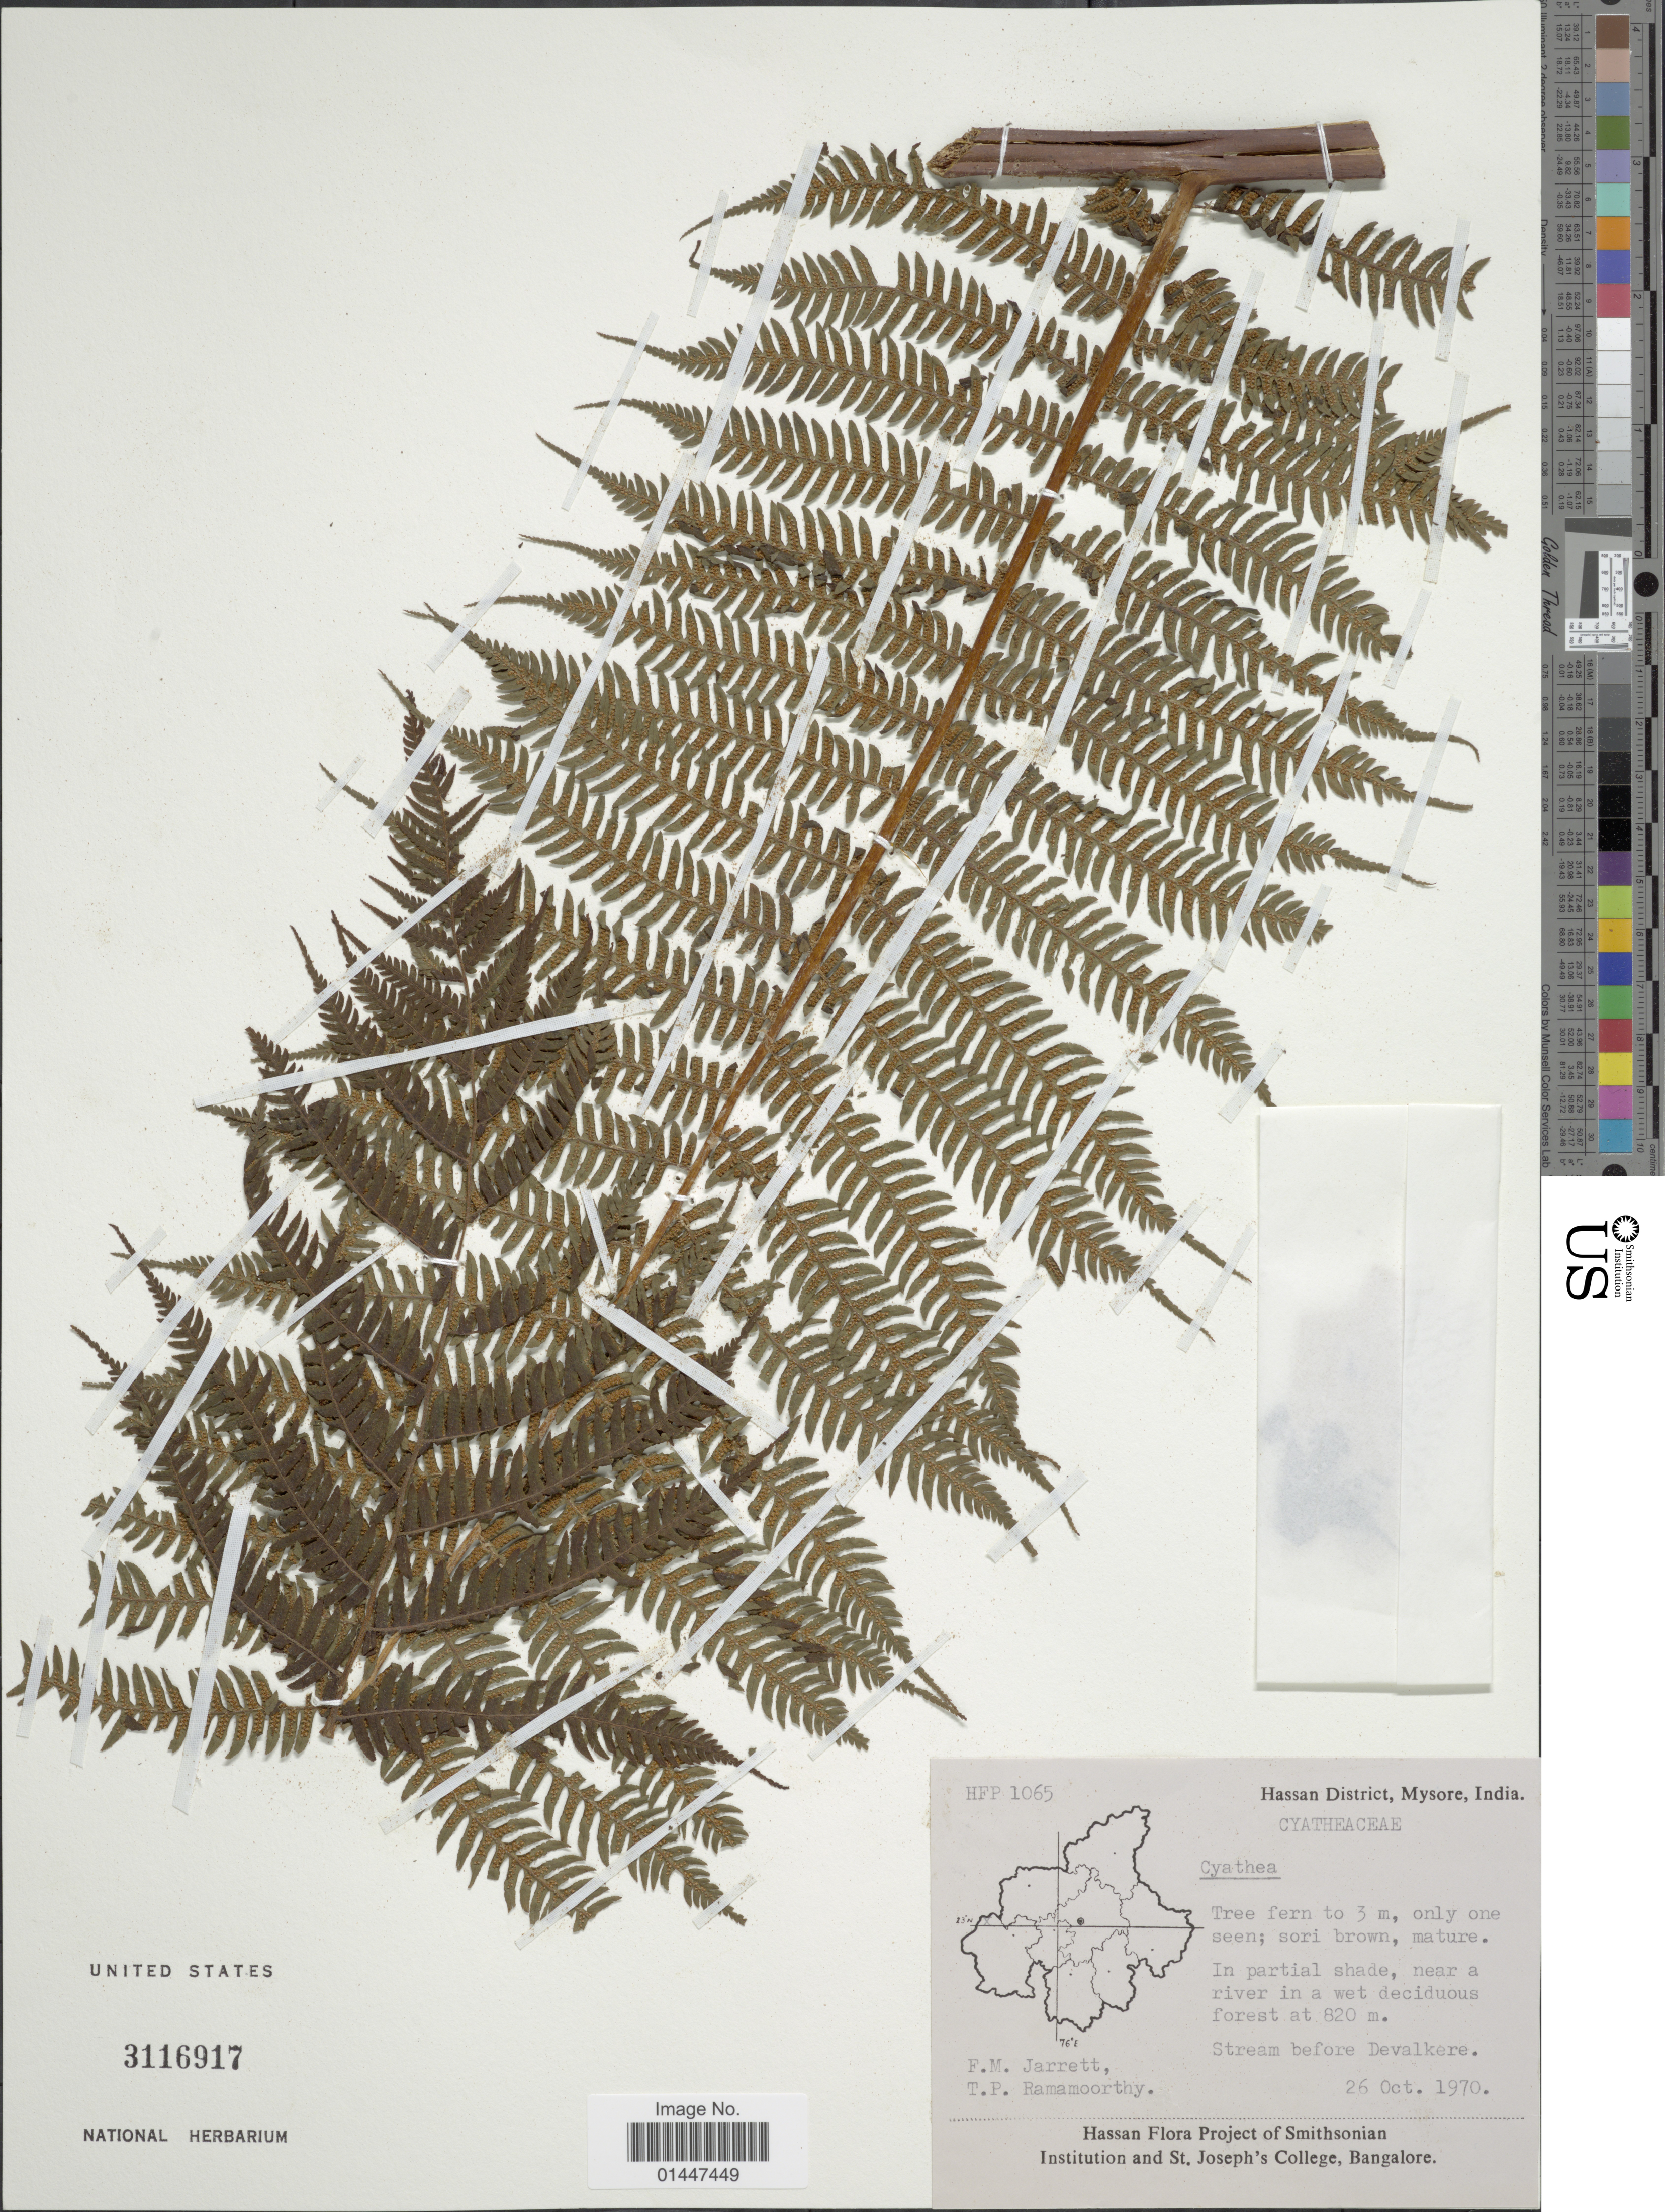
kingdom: Plantae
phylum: Tracheophyta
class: Polypodiopsida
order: Cyatheales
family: Cyatheaceae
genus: Sphaeropteris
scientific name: Sphaeropteris sp.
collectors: F. M. Jarrett & T. P. Ramamoorthy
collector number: HFP1065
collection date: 1970-10-26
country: India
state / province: Karnataka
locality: Hassan District, Mysore. In partial shade, near a river in a wet deciduous forest. Streasms before Devalkere.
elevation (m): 820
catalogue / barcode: US 3116917